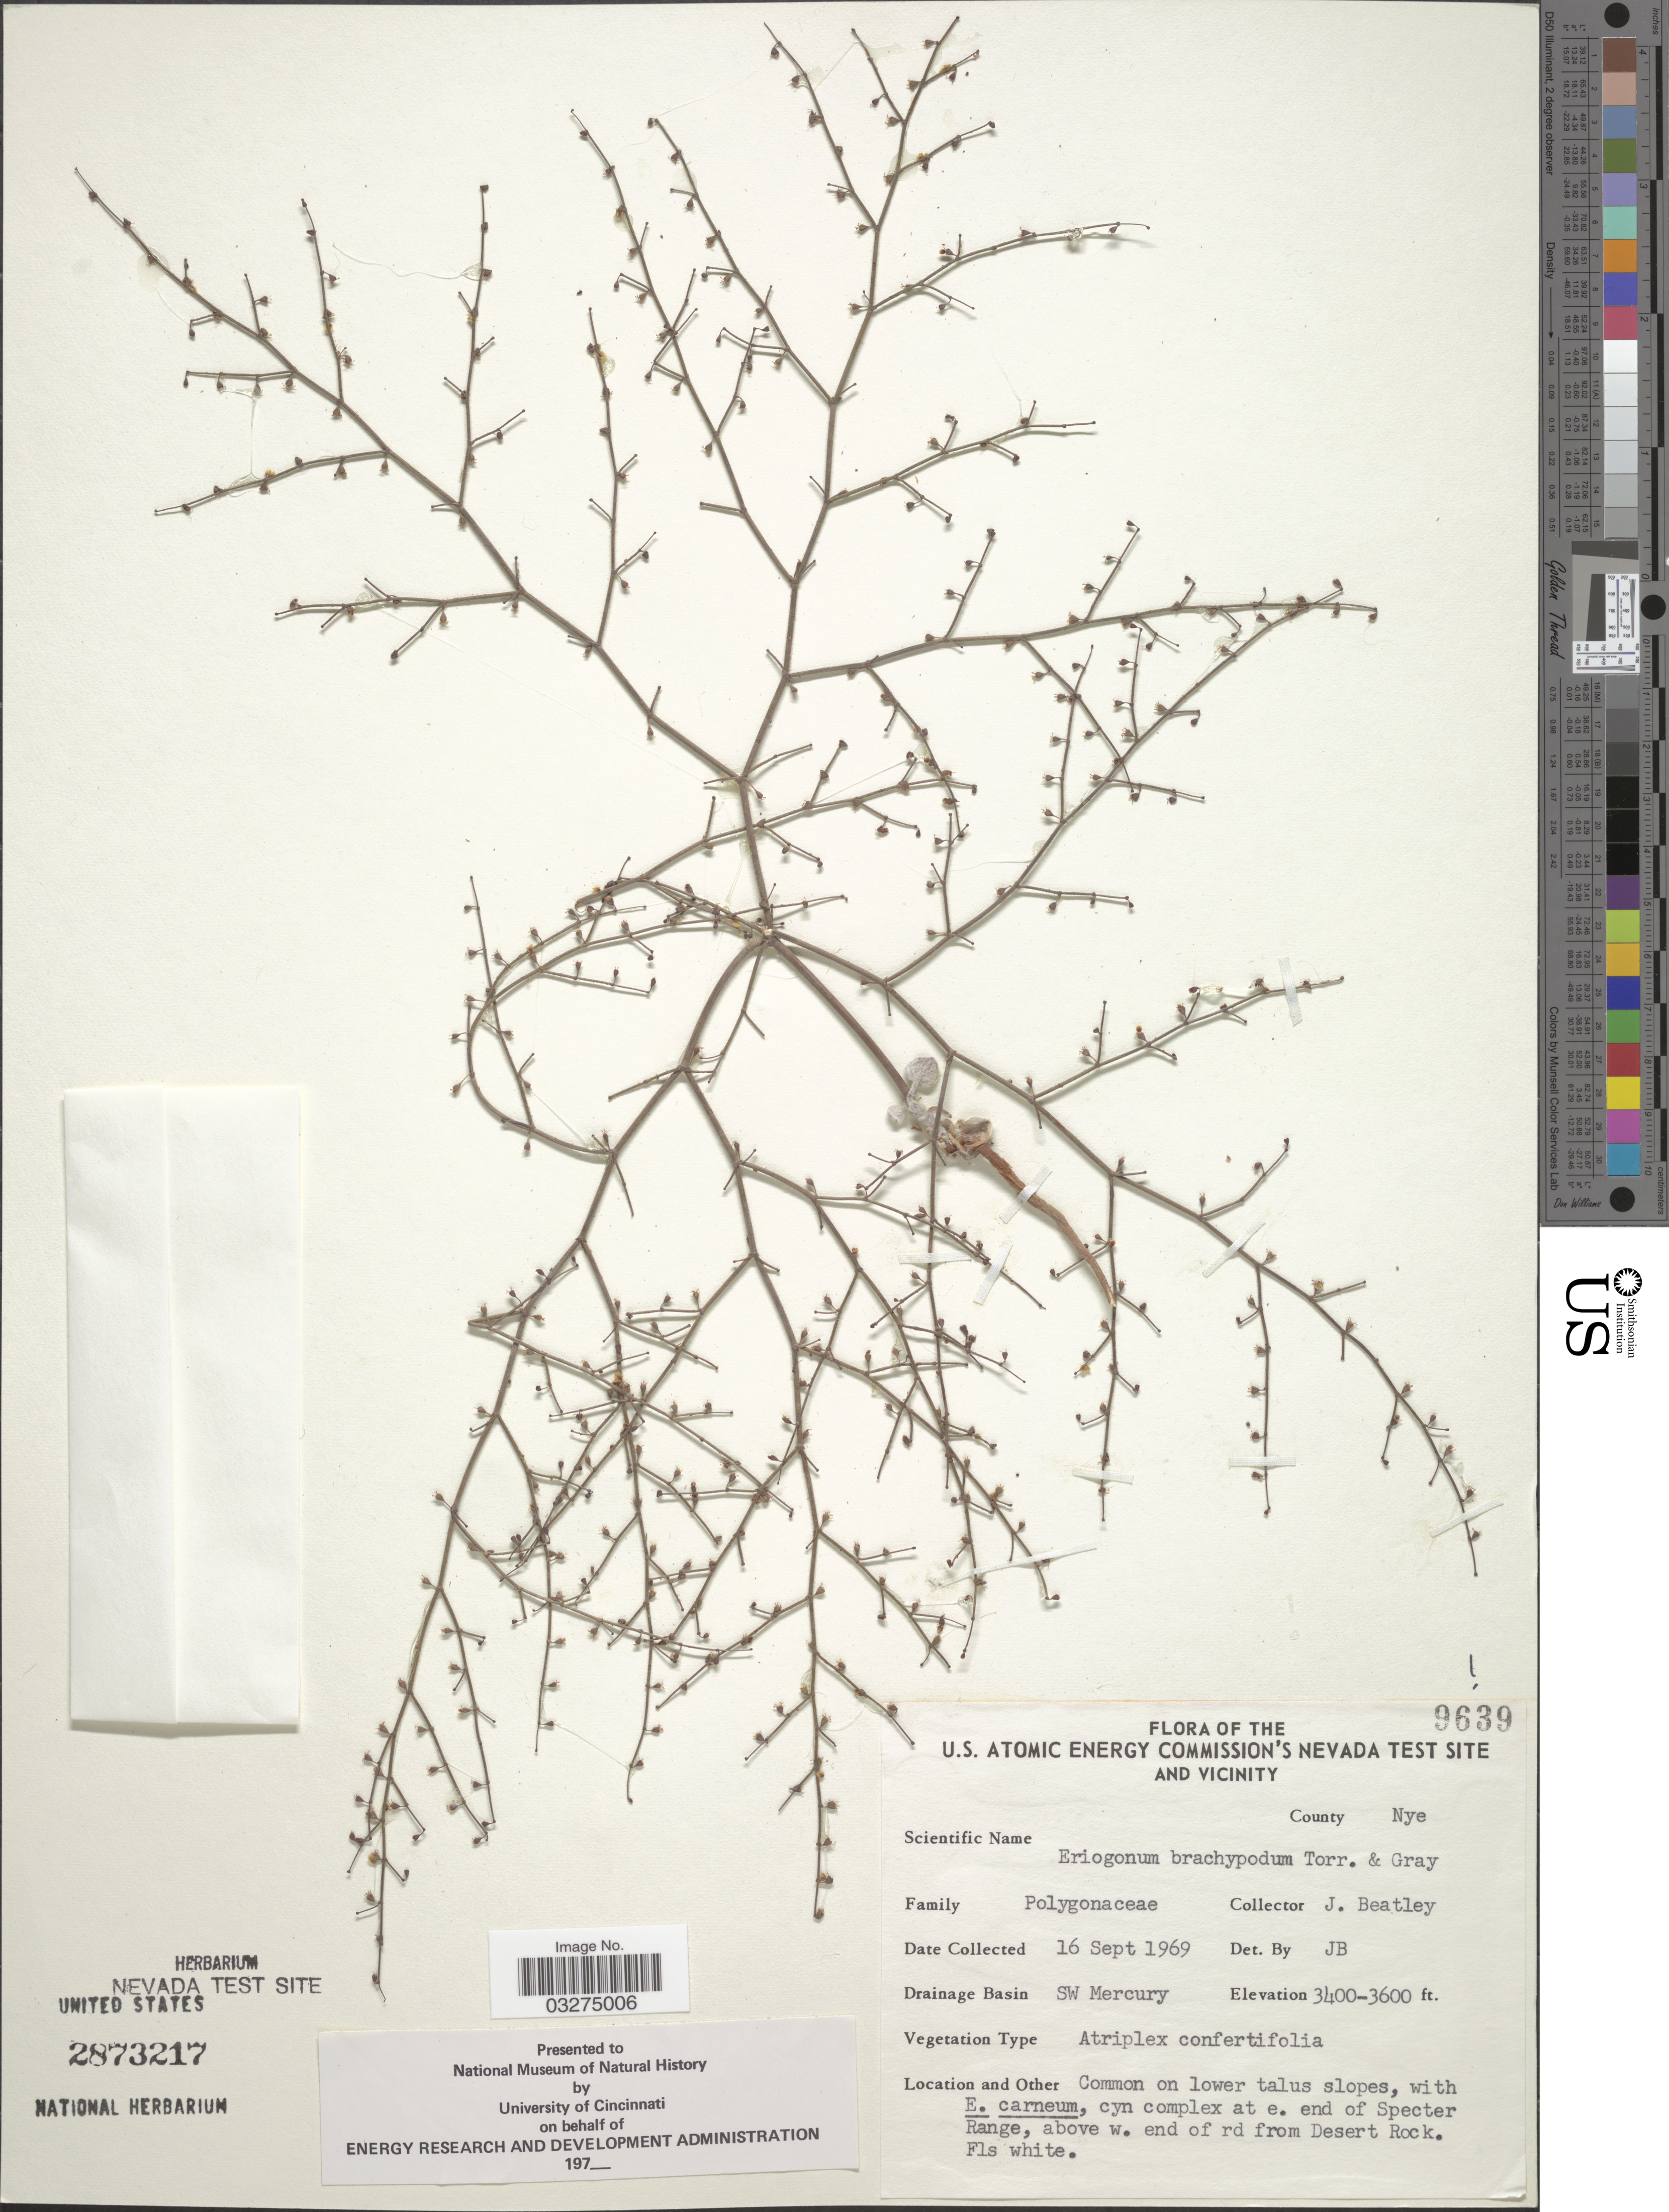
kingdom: Plantae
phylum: Tracheophyta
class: Magnoliopsida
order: Caryophyllales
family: Polygonaceae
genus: Eriogonum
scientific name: Eriogonum brachypodum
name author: Torr. & A. Gray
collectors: J. C. Beatley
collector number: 9639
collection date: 1969-09-16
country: United States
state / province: Nevada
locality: U. S. Atomic Energy Commission's Nevada Test Site and Vicinity. County Nye. Drainage Basin SW Mercury. Cyn complex at e. end of Specter Range, above w. end of rd from Desert Rock.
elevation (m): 1036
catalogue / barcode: US 2873217